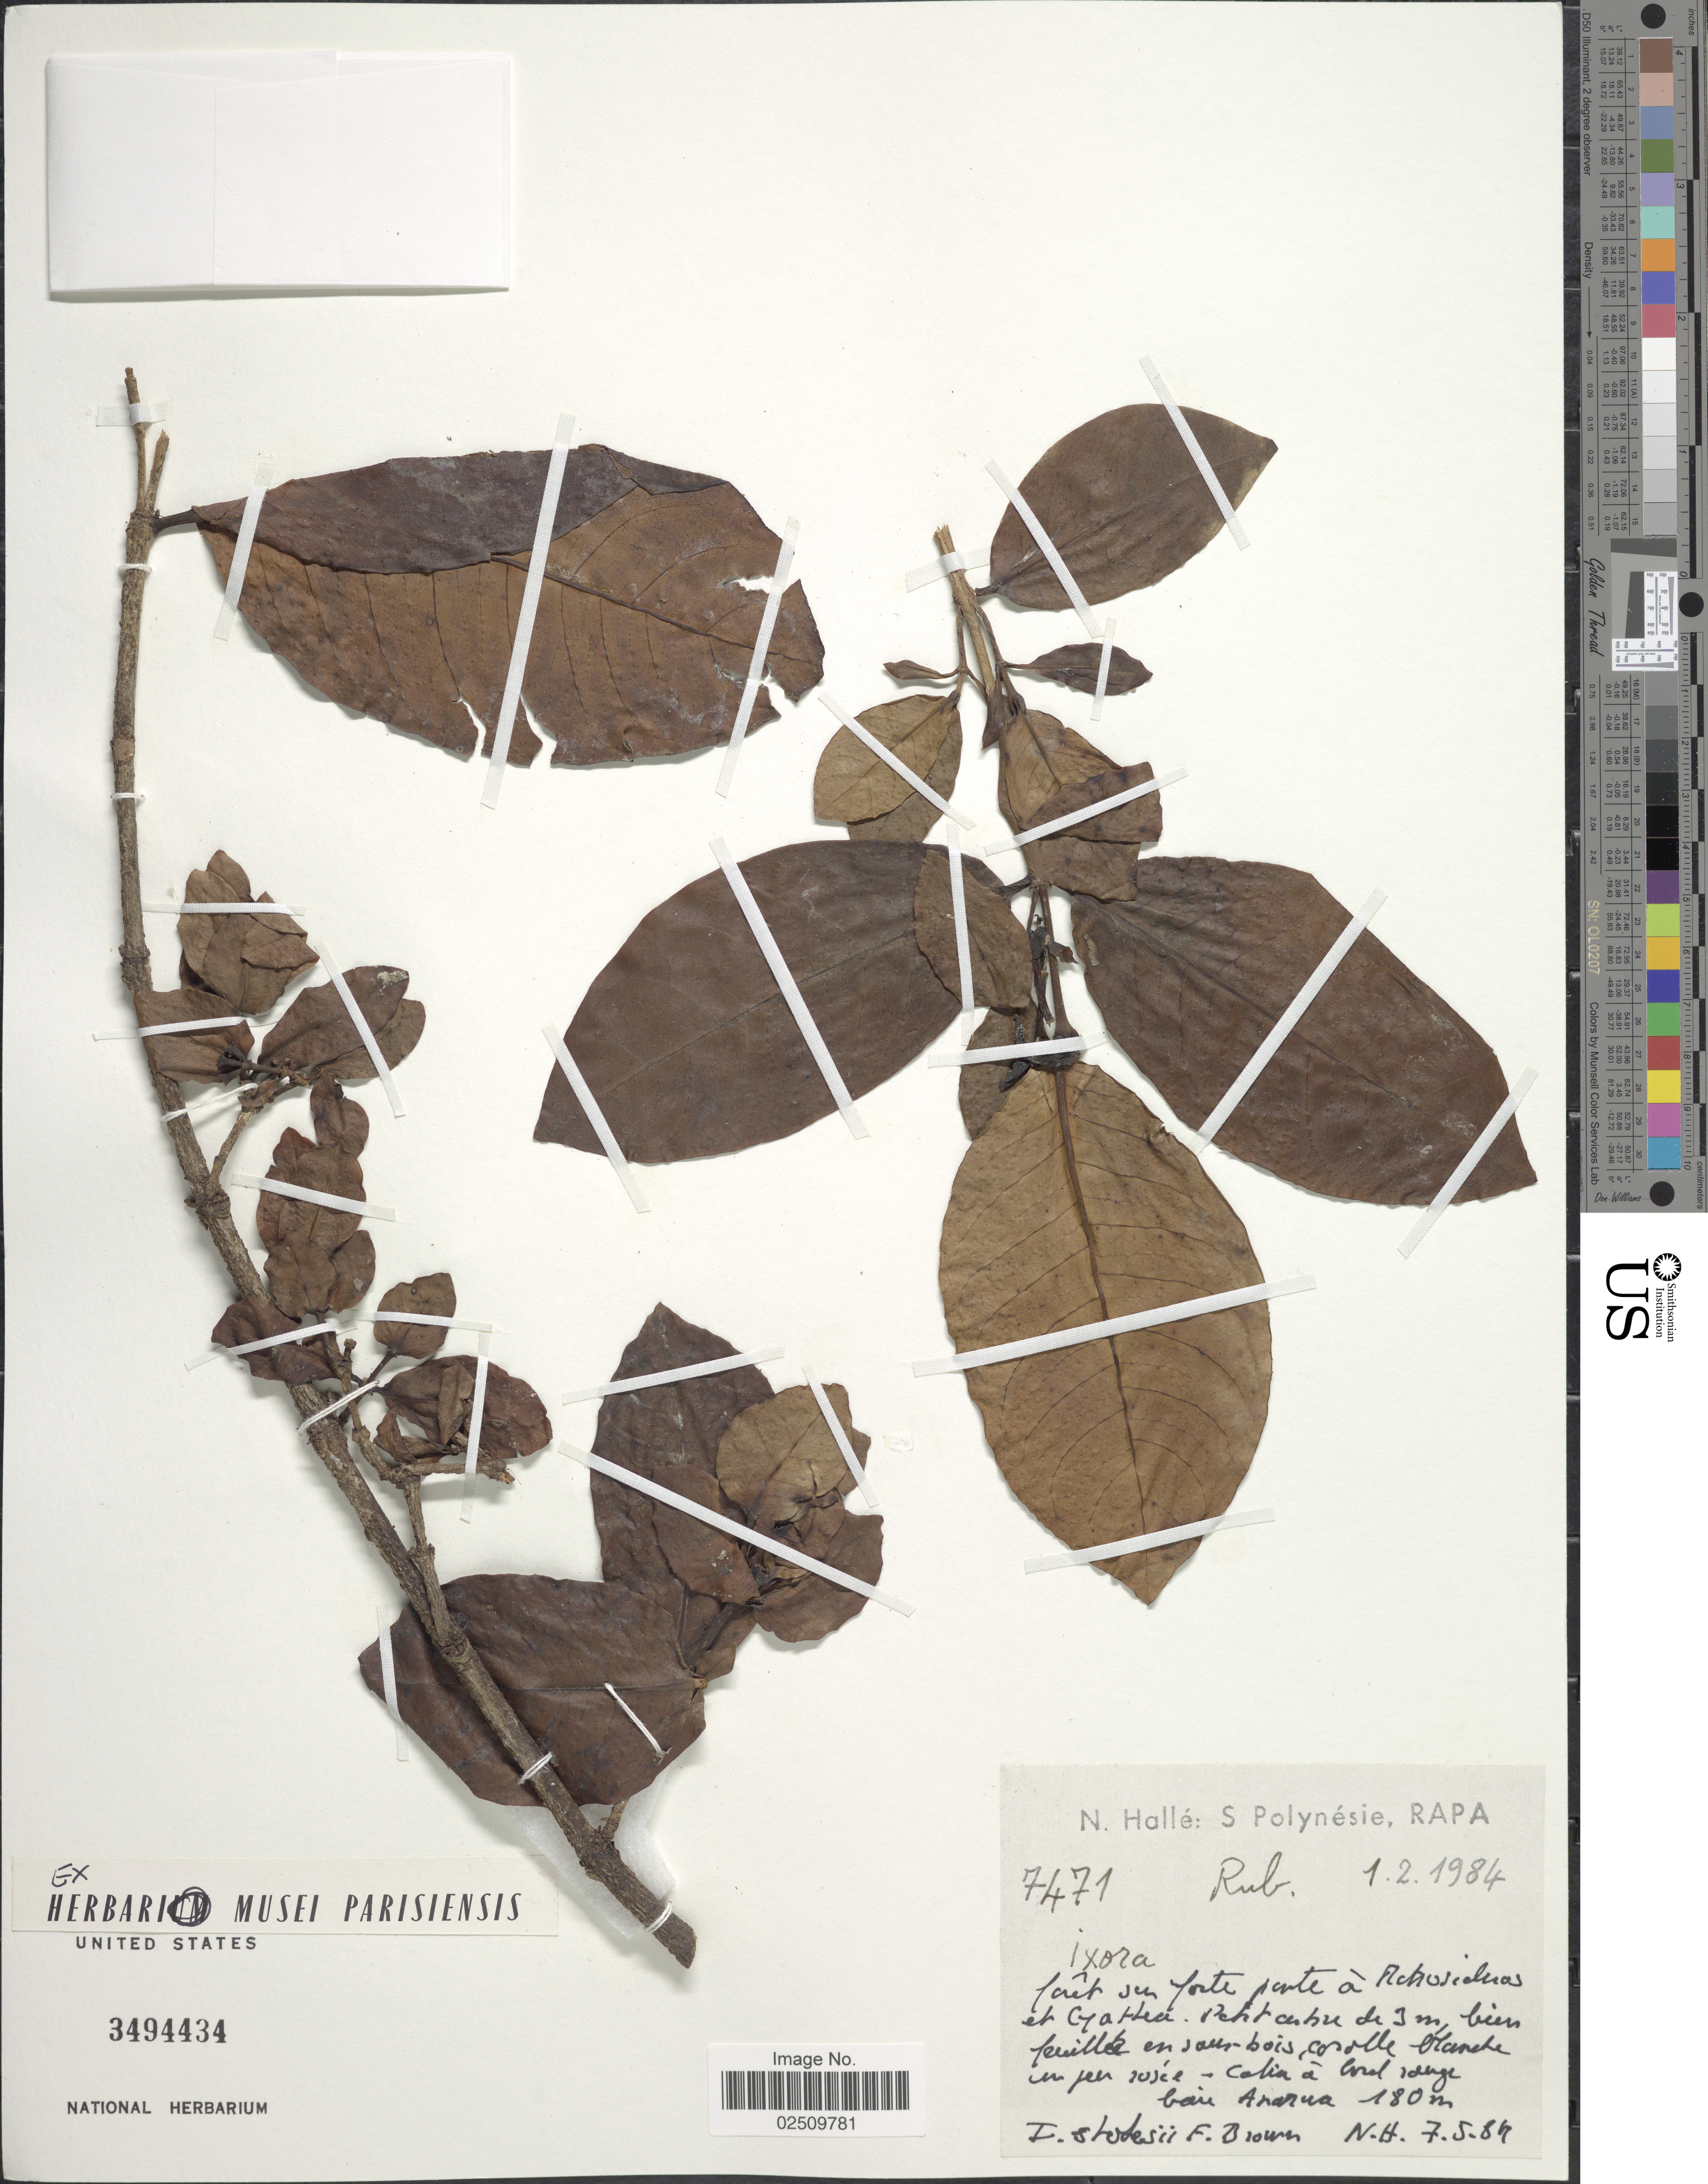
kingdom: Plantae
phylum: Tracheophyta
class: Magnoliopsida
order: Gentianales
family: Rubiaceae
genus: Ixora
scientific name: Ixora sp.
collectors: I. Stodesii, F. Brown & N. Hallé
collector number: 7471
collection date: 1984-05-07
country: French Polynesia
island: Rapa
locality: S Polynesie. Rapa. Calia a bord range baie Anarua.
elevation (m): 180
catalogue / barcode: US 3494434